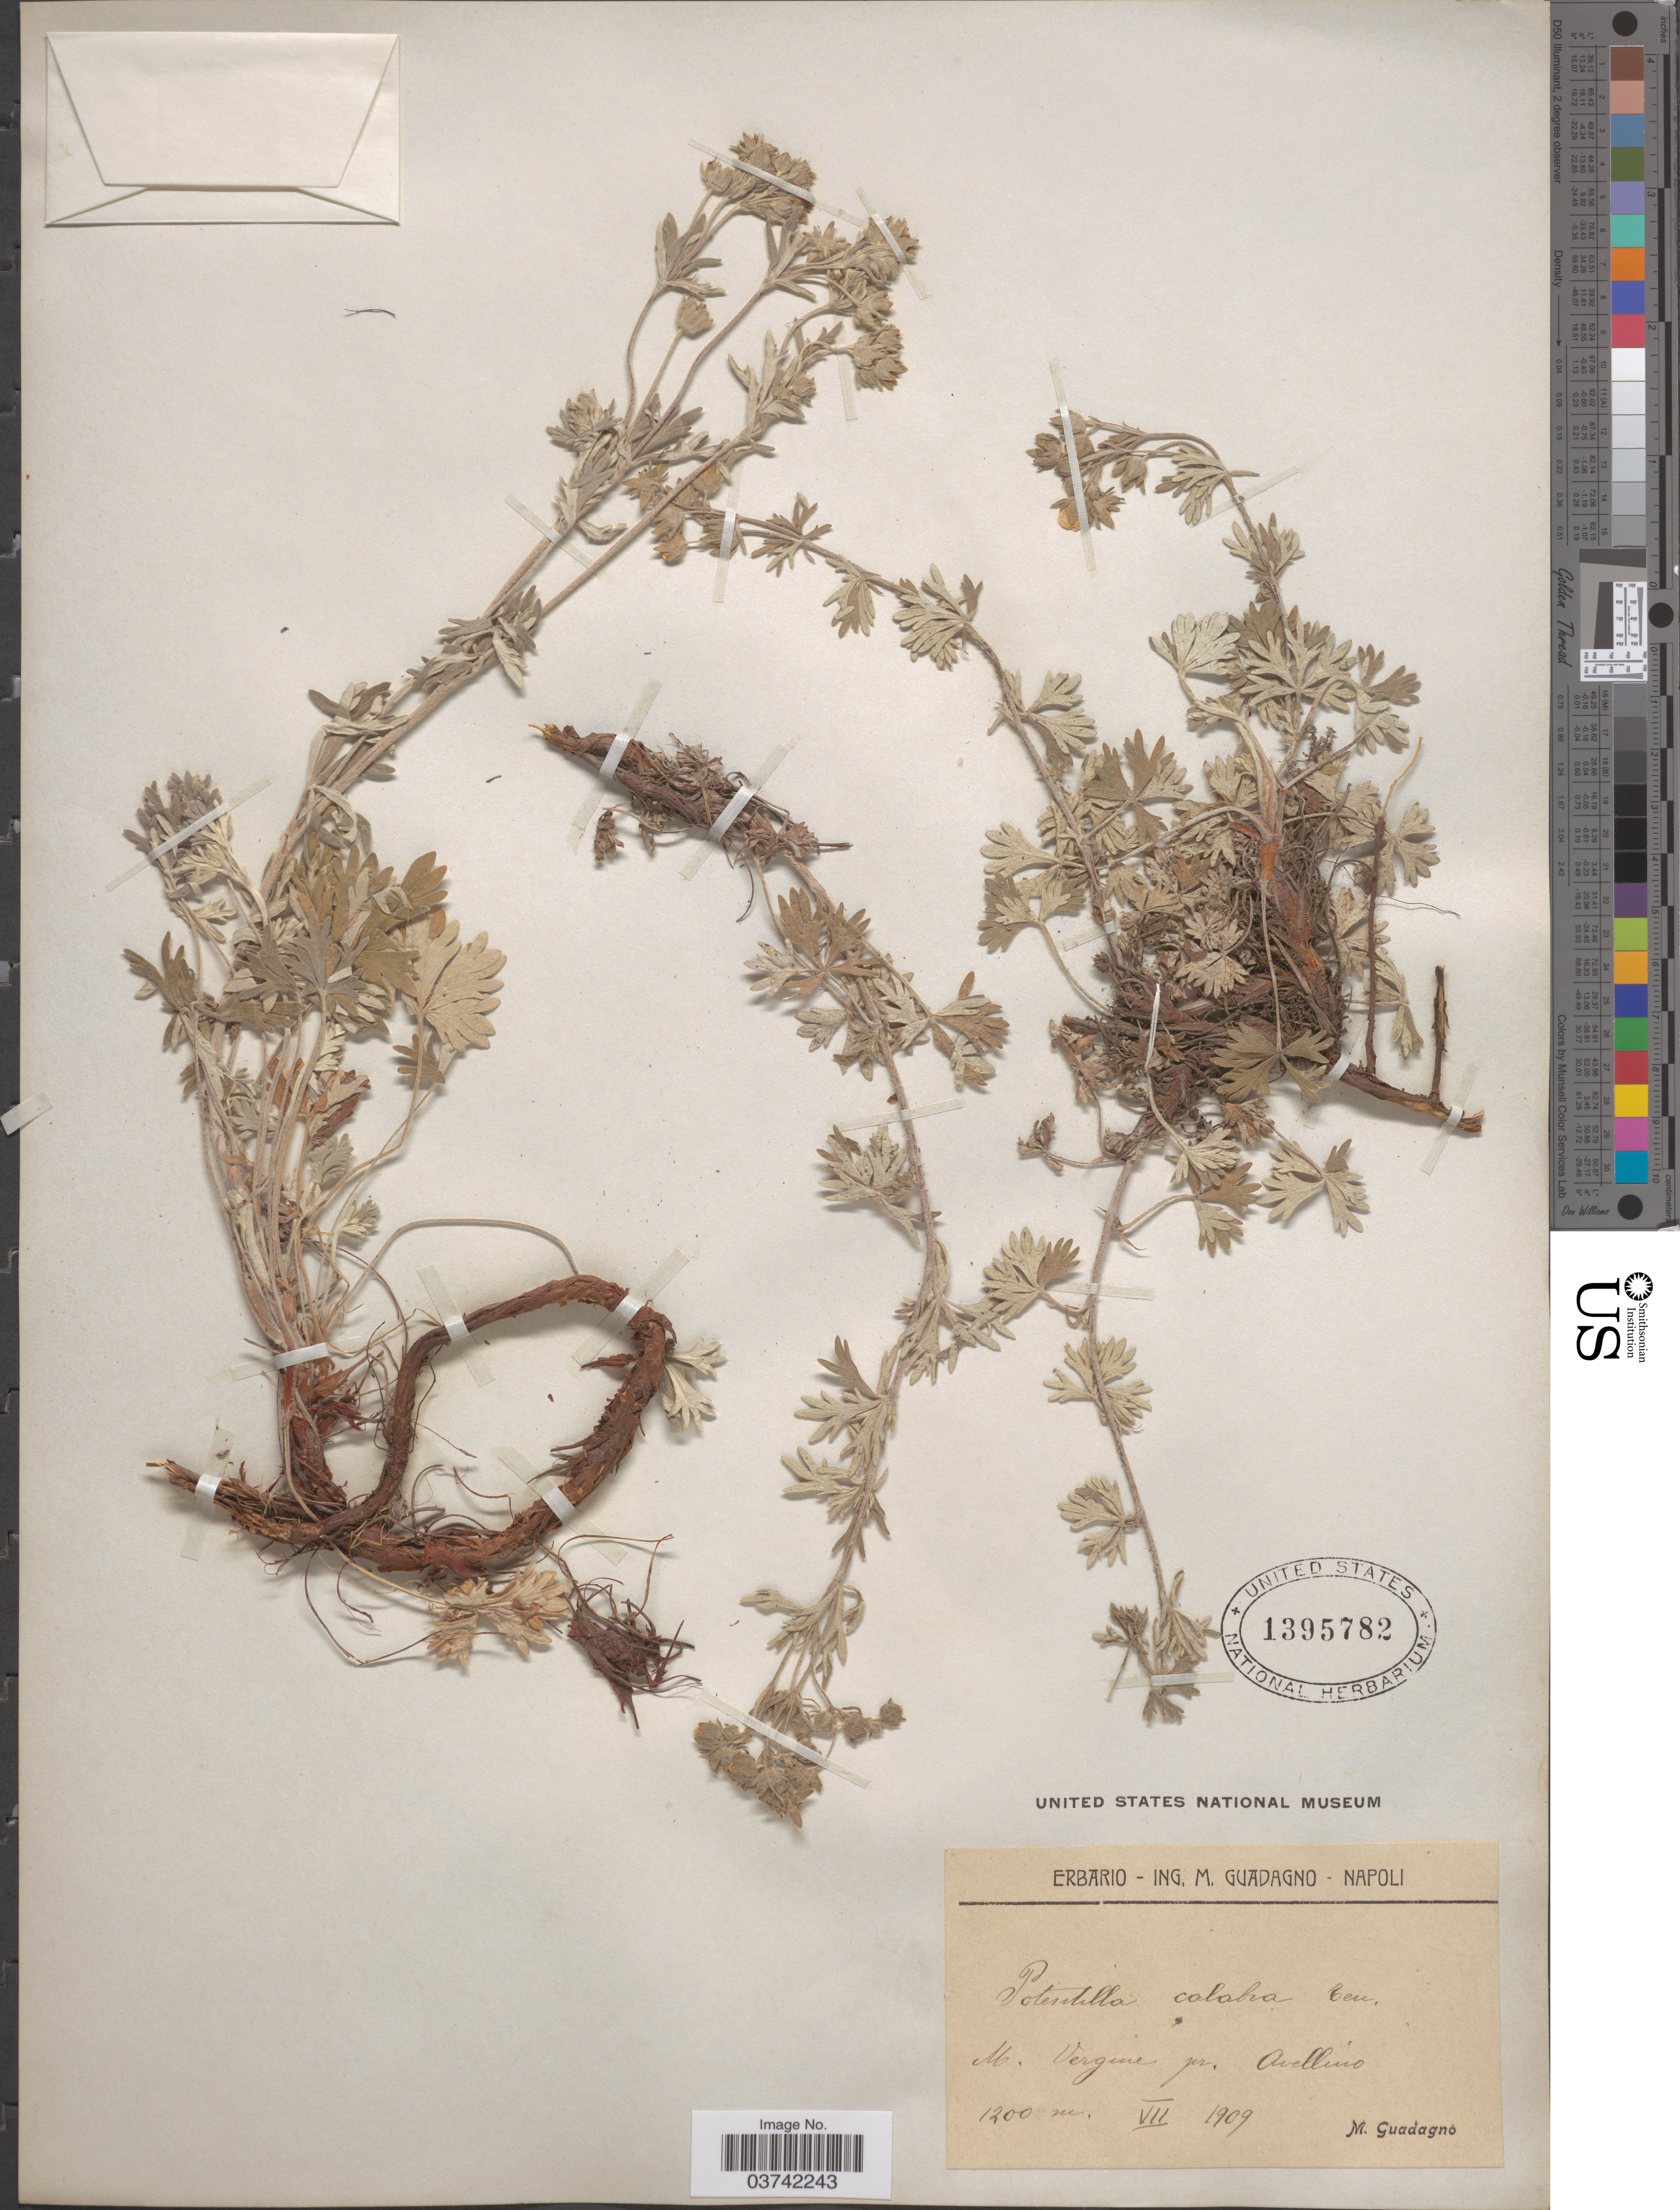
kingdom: Plantae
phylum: Tracheophyta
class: Magnoliopsida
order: Rosales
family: Rosaceae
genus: Potentilla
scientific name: Potentilla calabra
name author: Ten.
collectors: M. Guadagno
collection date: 1909-07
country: Italy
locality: M. Vergine pr. Avellino.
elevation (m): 1200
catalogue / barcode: US 1395782